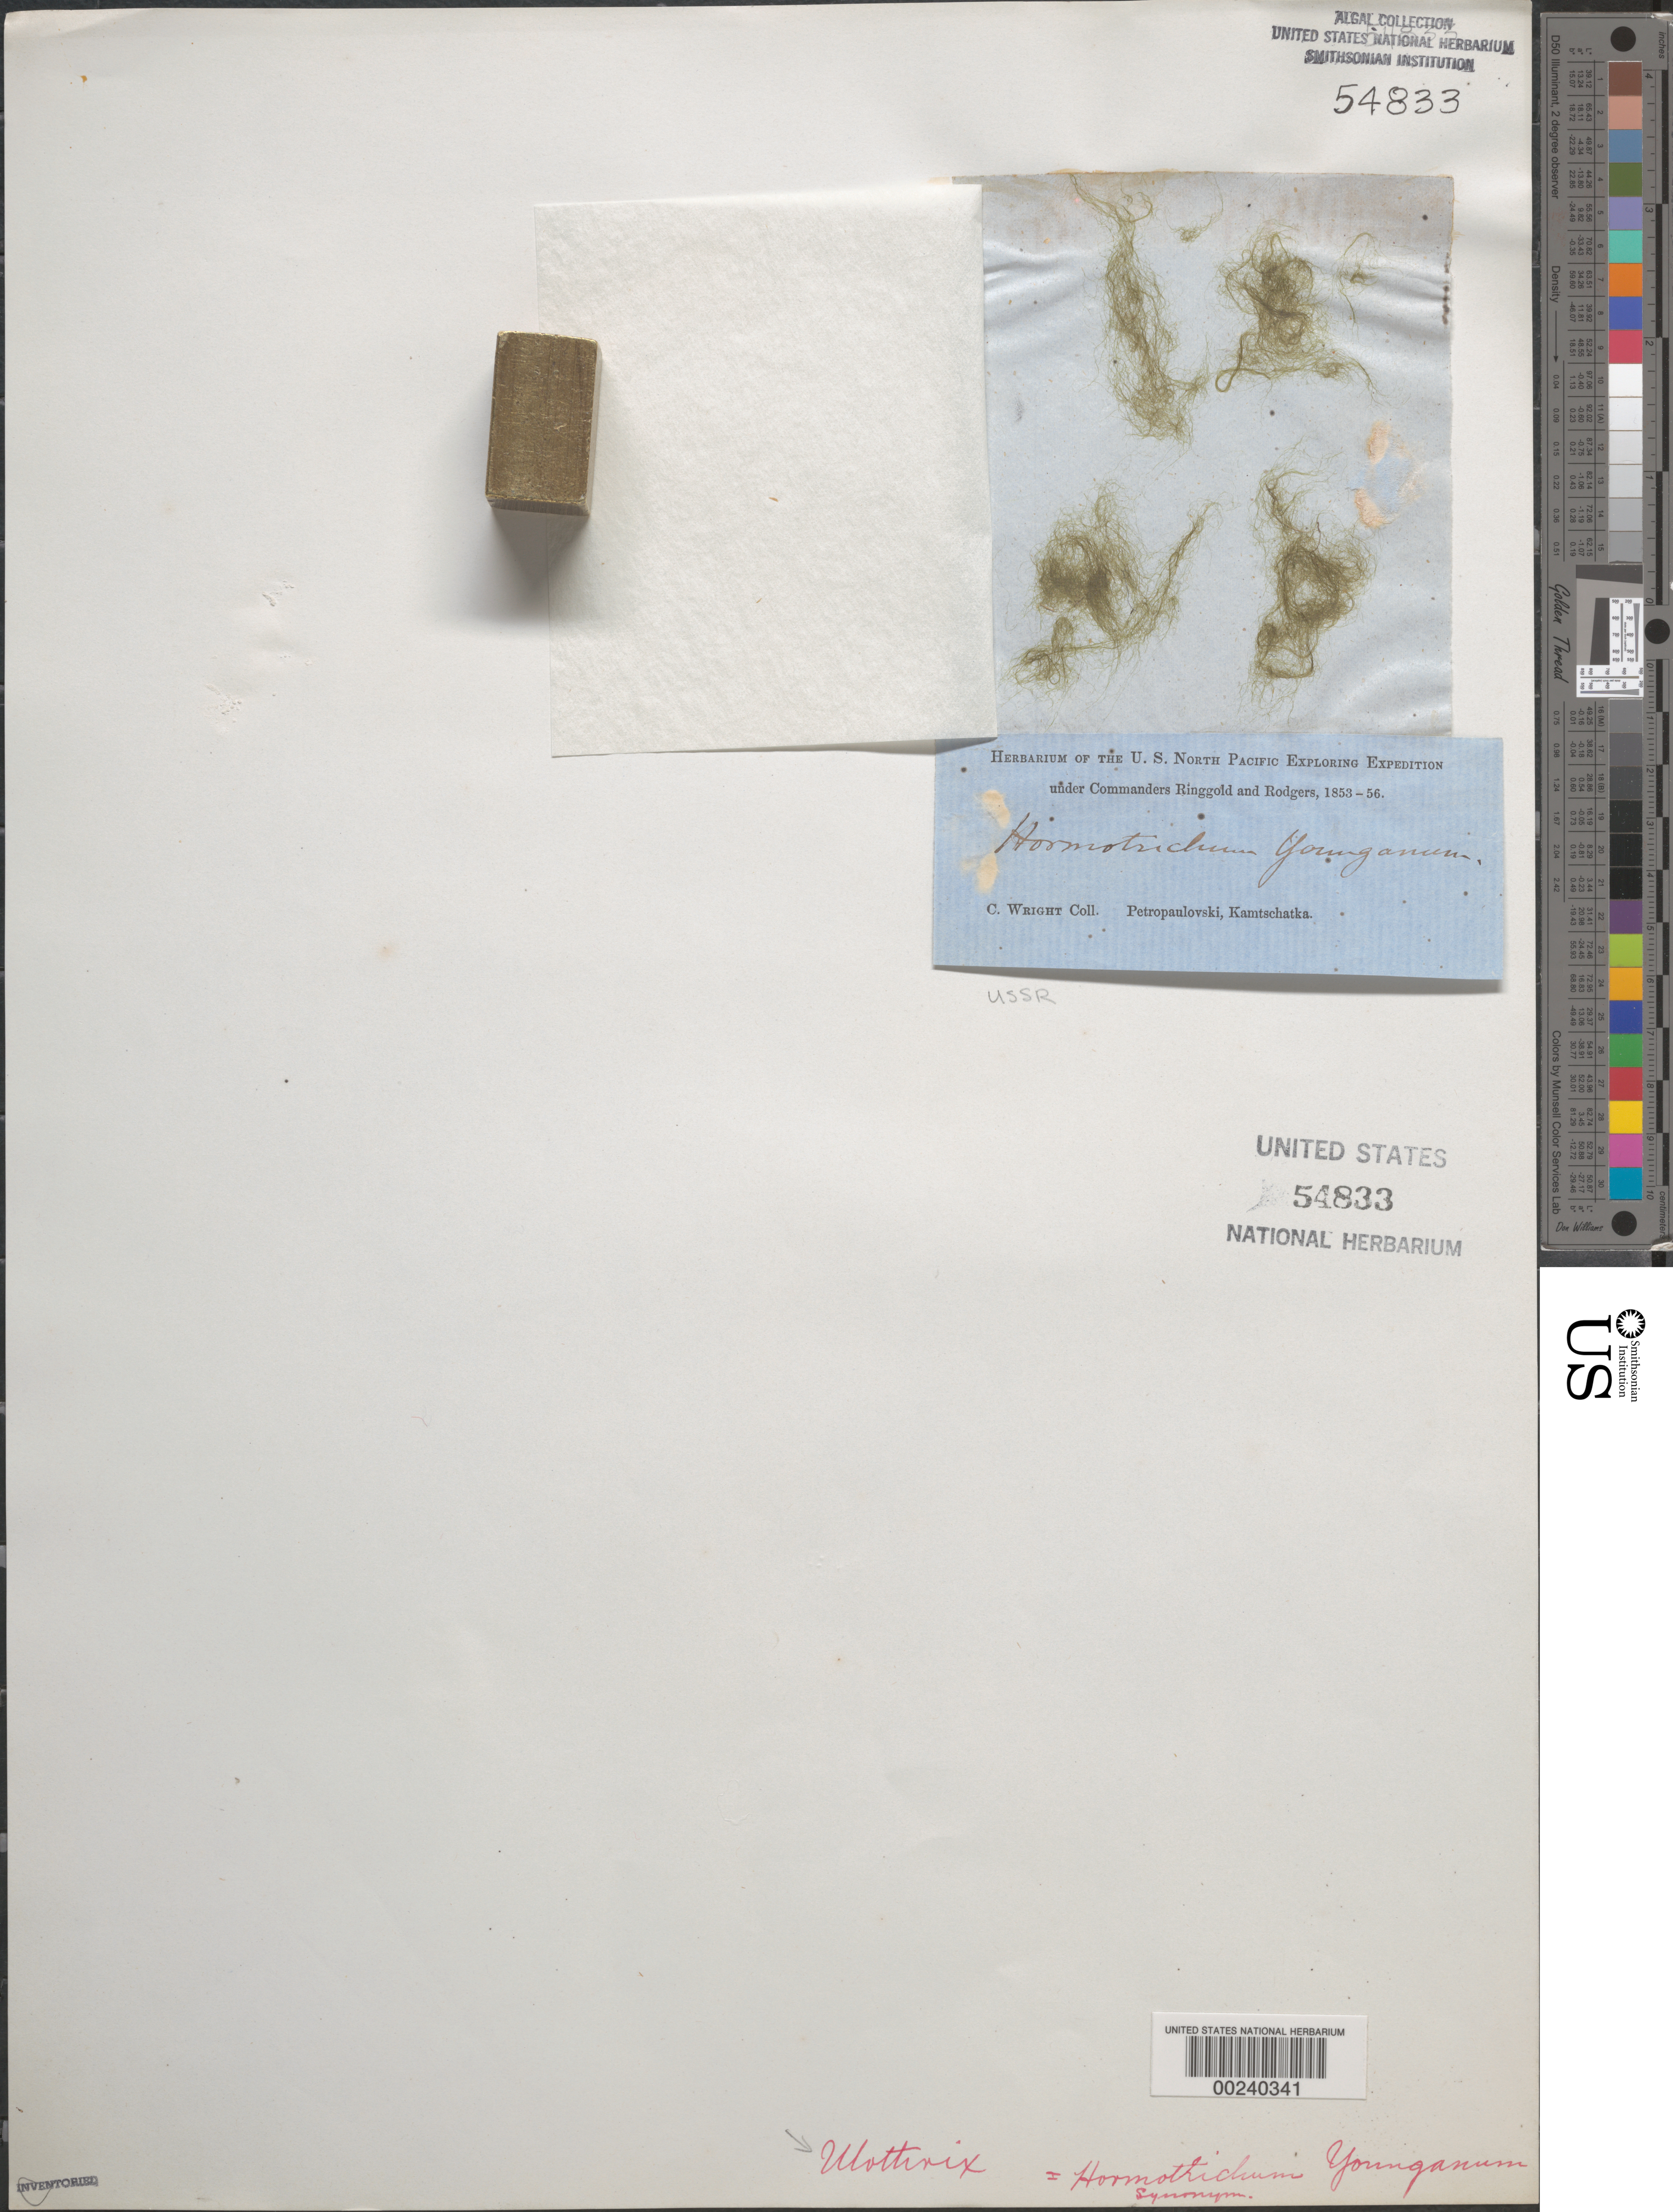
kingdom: Plantae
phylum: Chlorophyta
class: Ulvophyceae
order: Ulotrichales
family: Ulotrichaceae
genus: Ulothrix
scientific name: Ulothrix younganum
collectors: C. Wright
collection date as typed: Jul 1855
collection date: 1855-07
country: Russian Federation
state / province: Kamchatka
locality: Petropavlovsk-Kamchatsky (Petropaulski)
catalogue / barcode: US 54833